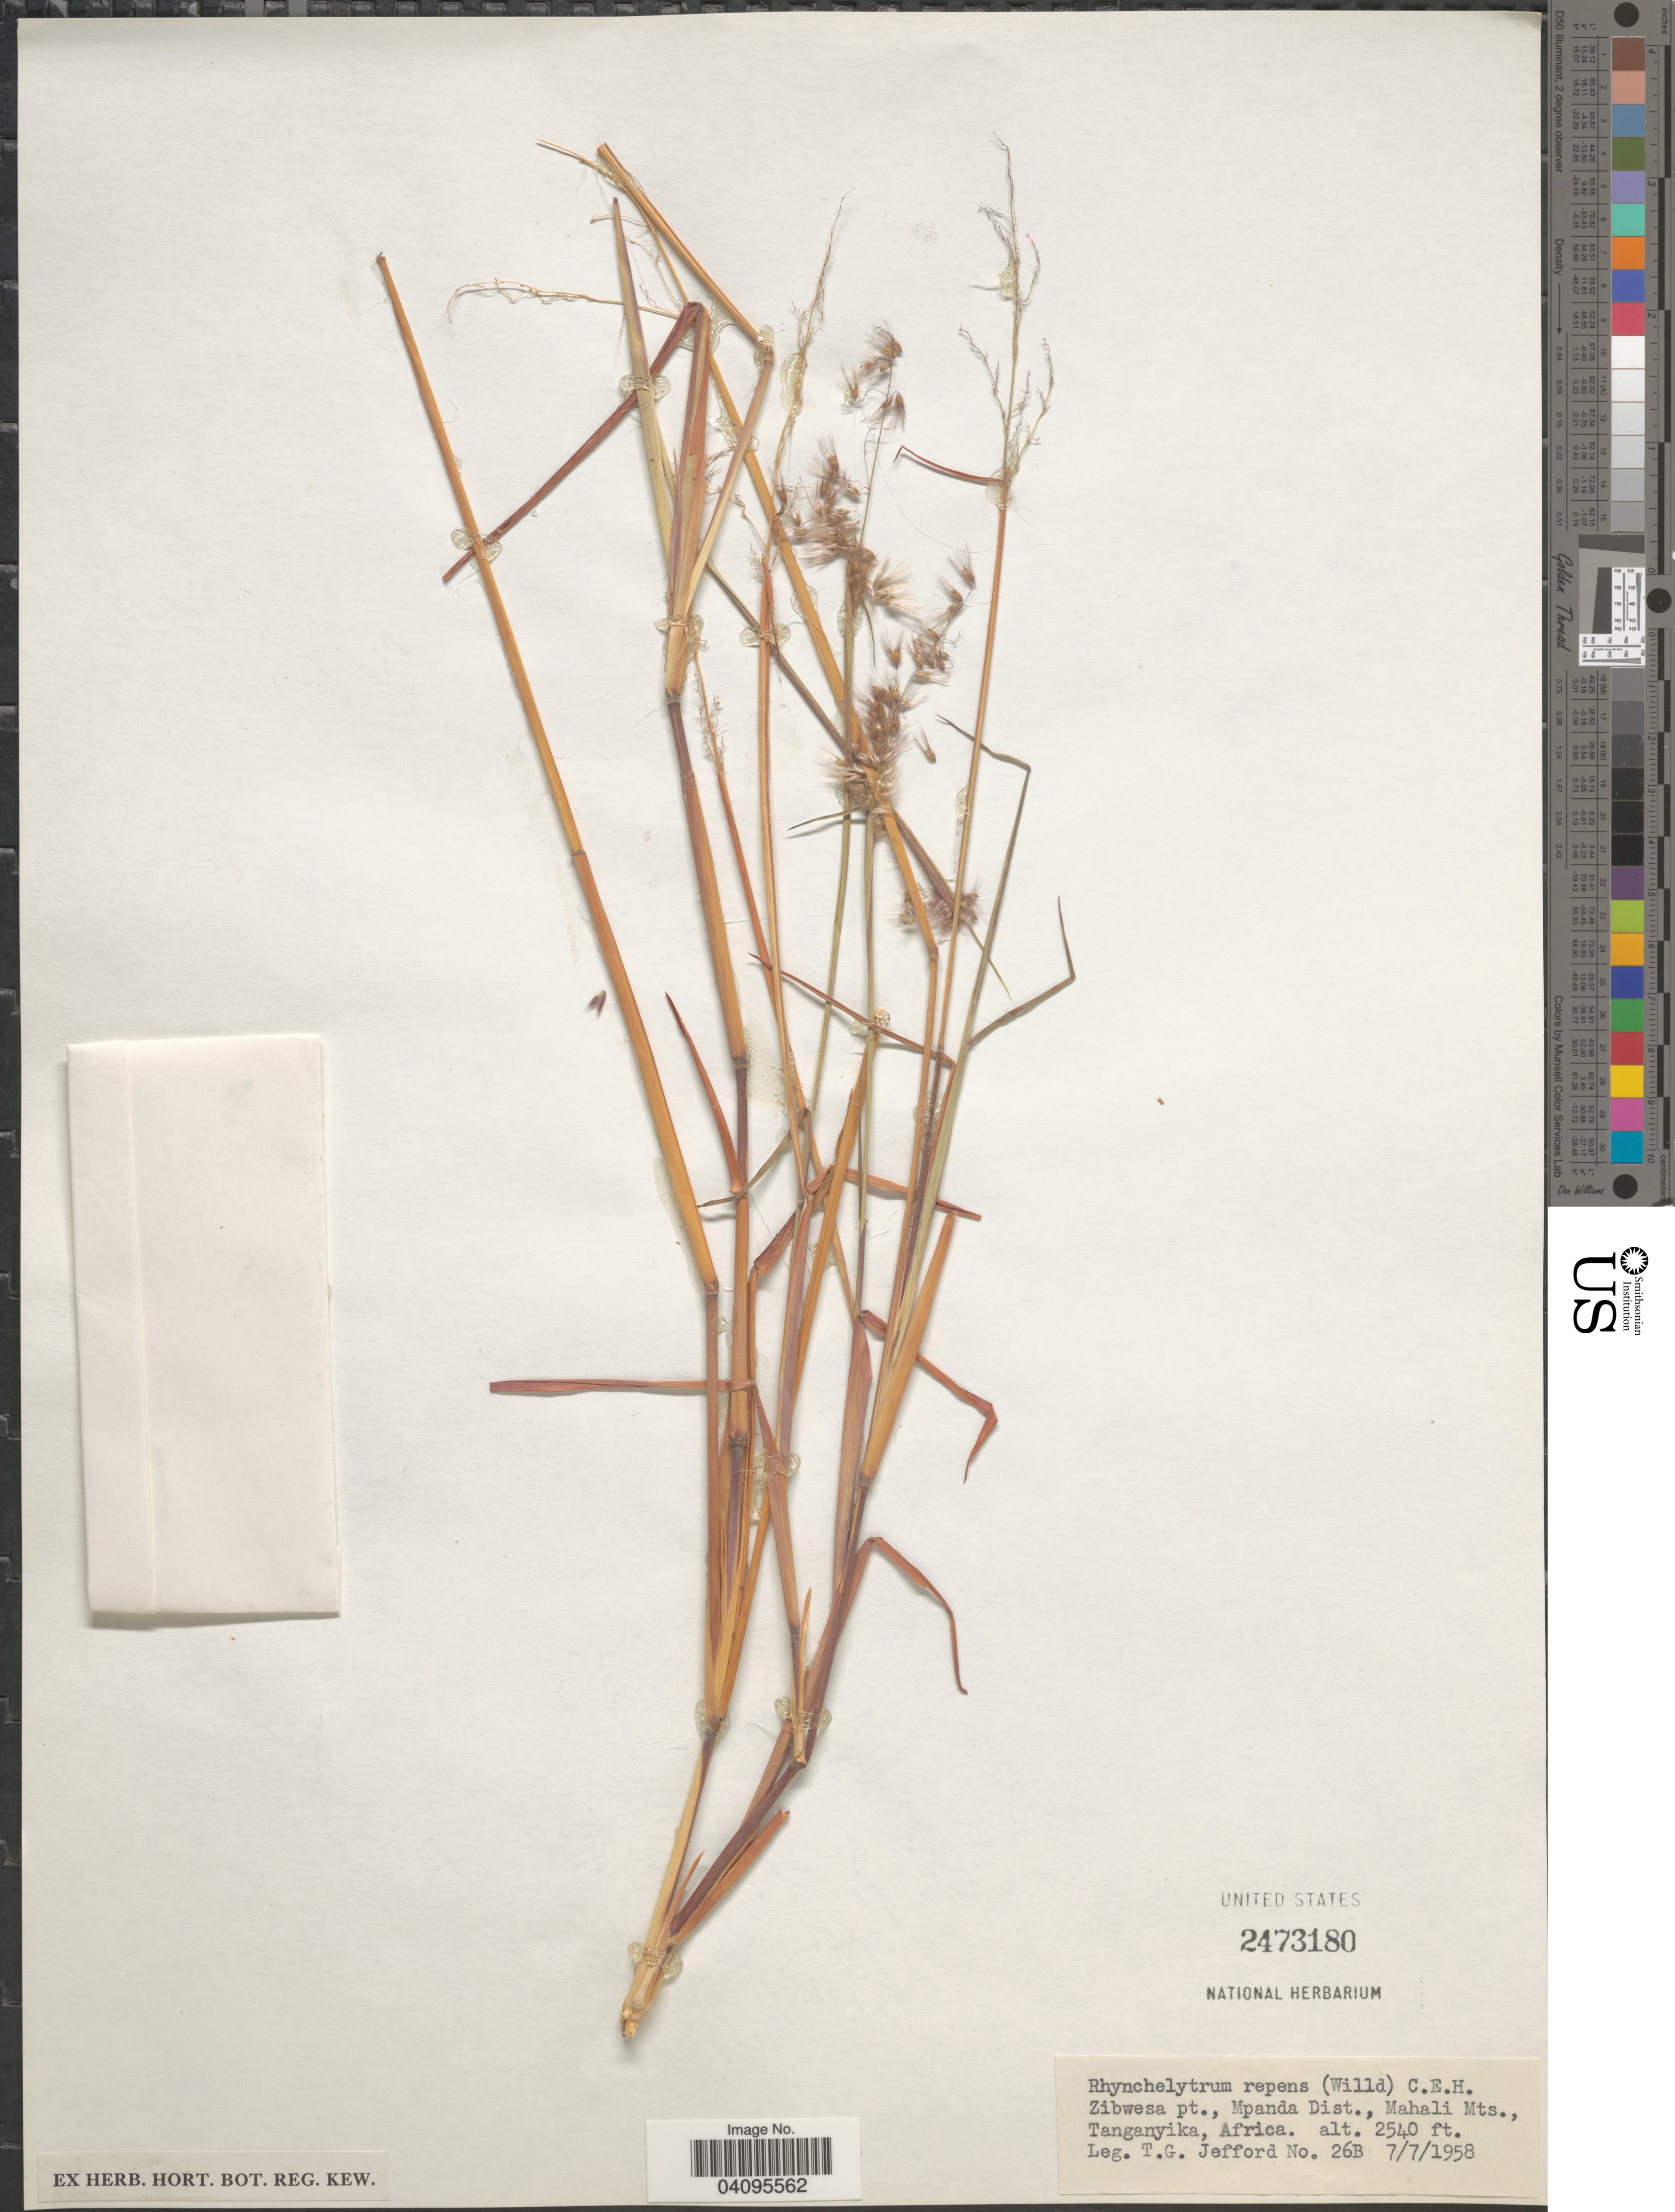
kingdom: Plantae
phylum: Tracheophyta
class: Liliopsida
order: Poales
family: Poaceae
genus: Melinis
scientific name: Melinis repens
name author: (Willd.) Zizka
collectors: T. Jefford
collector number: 26B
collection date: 1958-07-07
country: Tanzania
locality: Zibwesa pt., Mpanda Dist., Mahala Mts., Tanganyika.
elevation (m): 774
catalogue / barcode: US 2473180